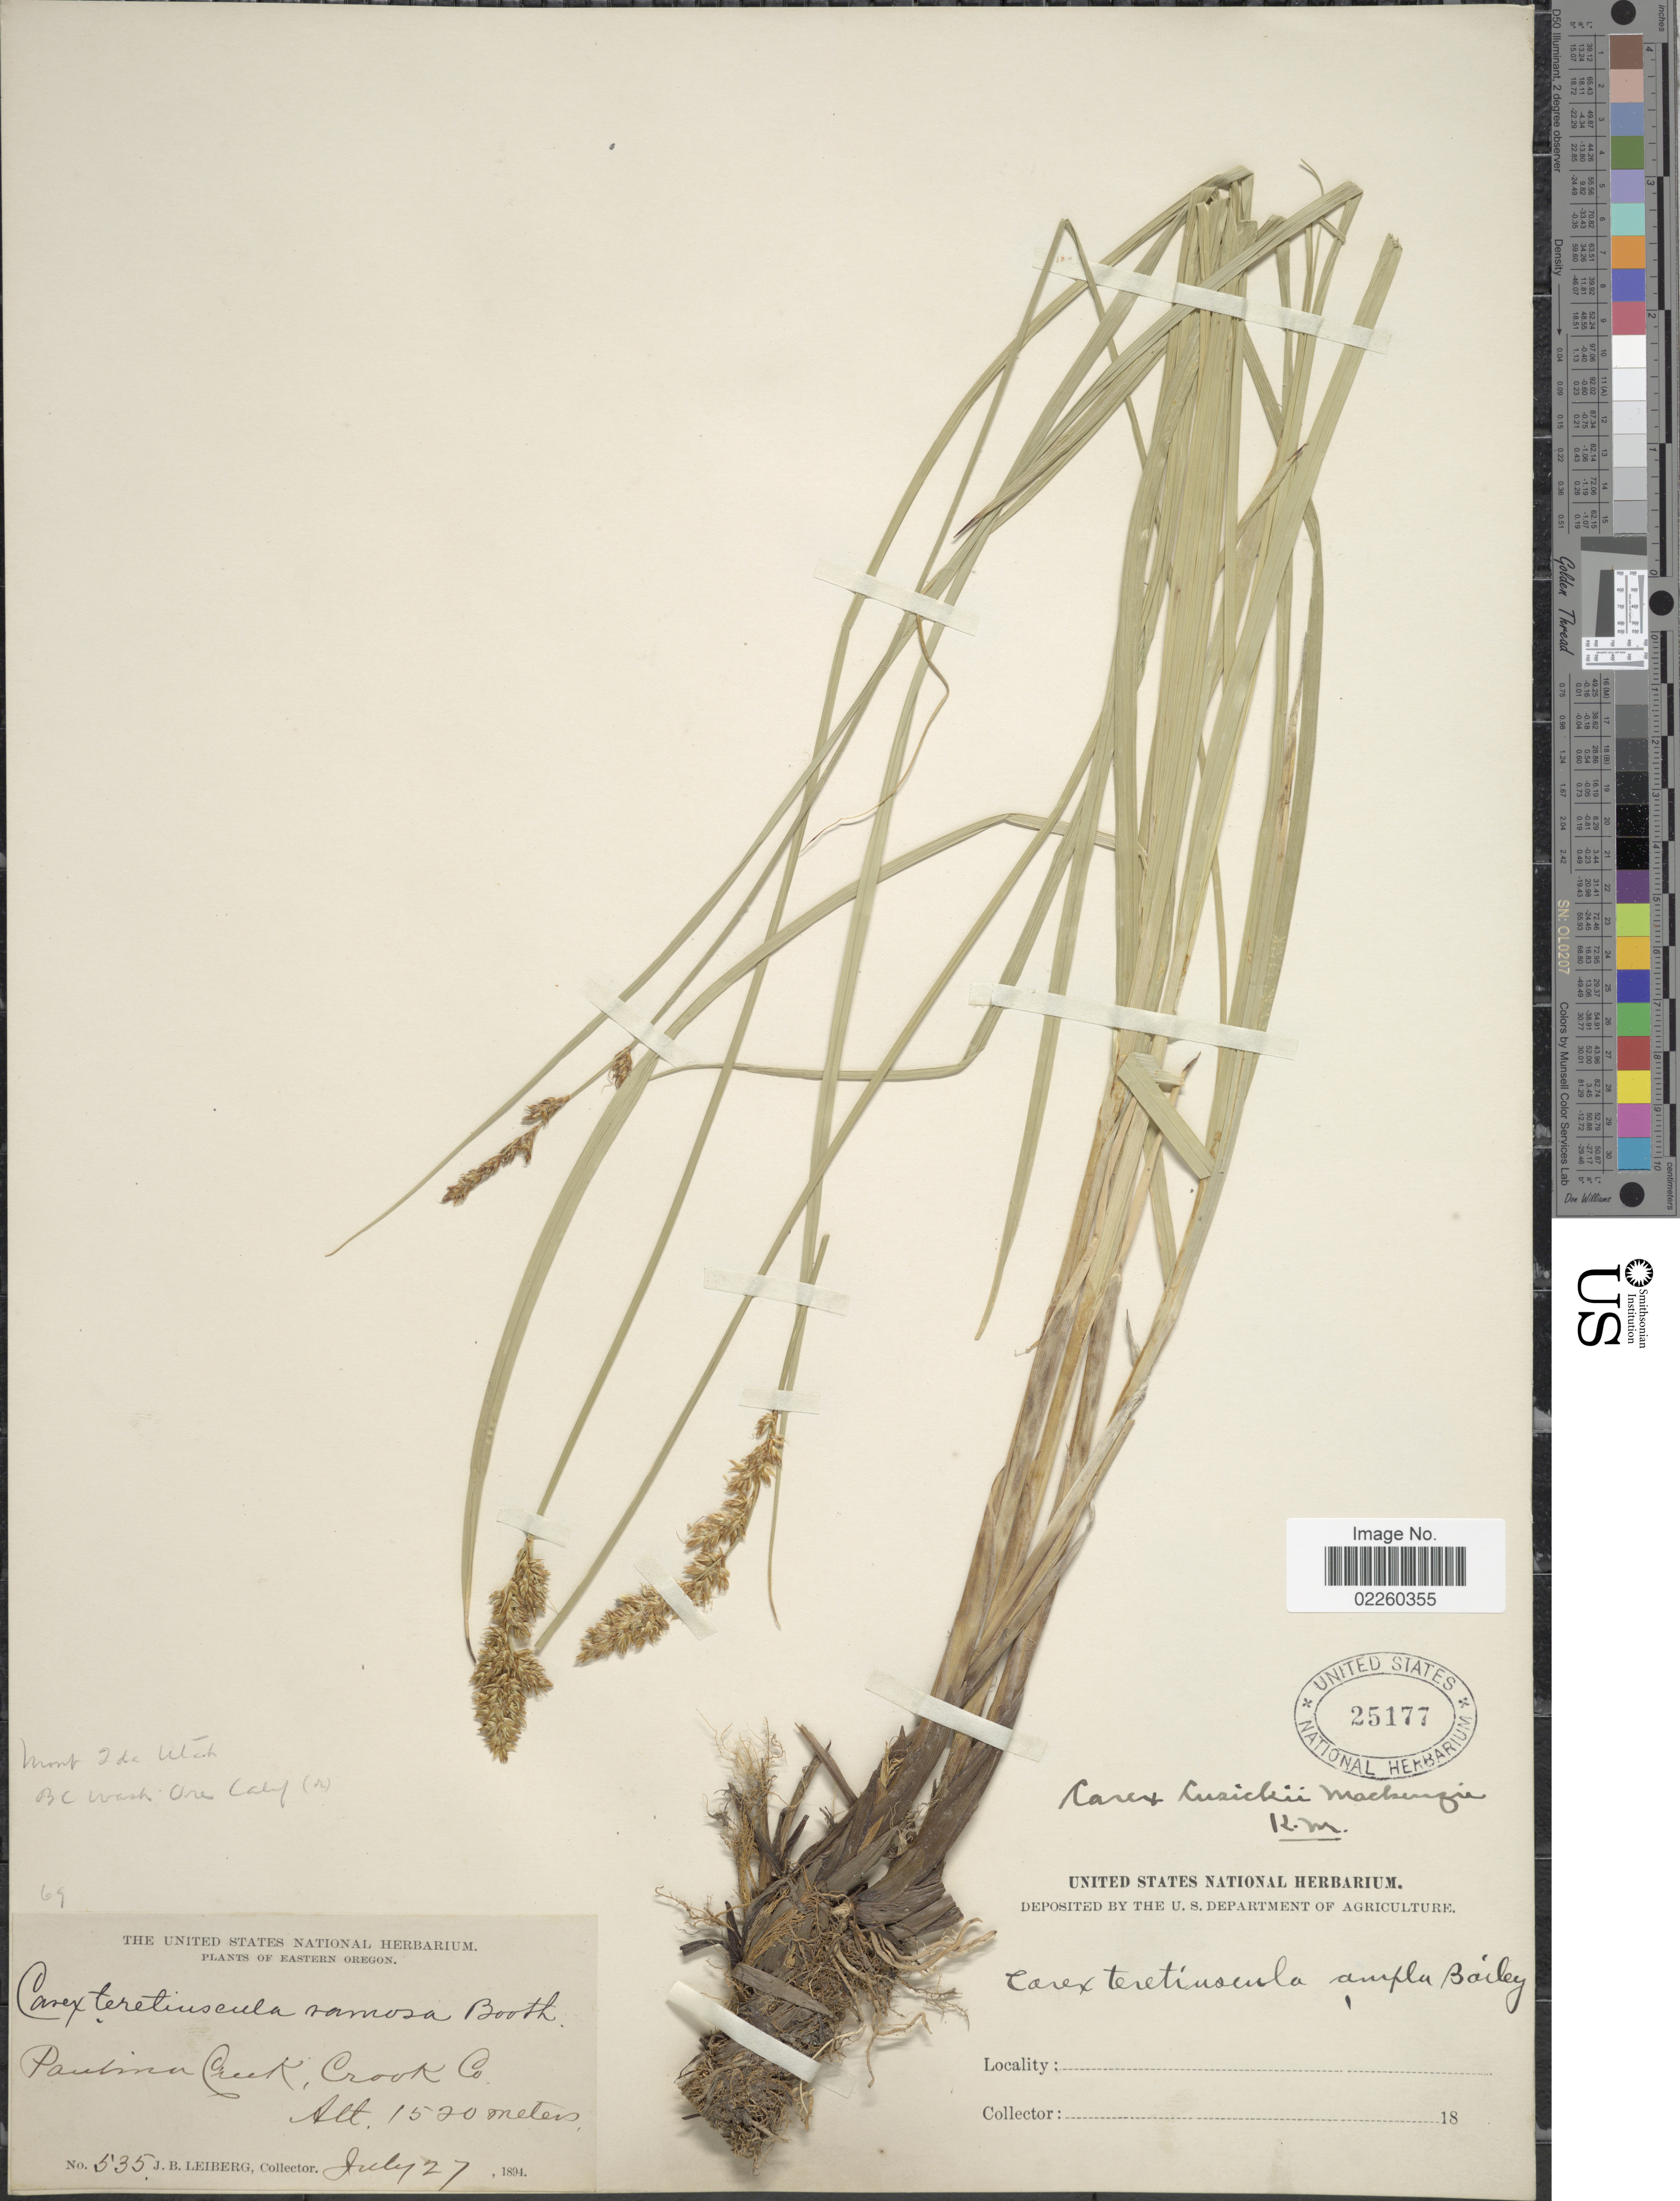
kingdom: Plantae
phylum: Tracheophyta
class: Liliopsida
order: Poales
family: Cyperaceae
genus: Carex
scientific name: Carex cusickii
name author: Mack.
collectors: J. B. Leiberg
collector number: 535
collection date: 1894-07-27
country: United States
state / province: Oregon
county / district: Crook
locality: Eastern Oregon, Paulina Creek, Crook Co.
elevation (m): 1520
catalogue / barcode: US 25177